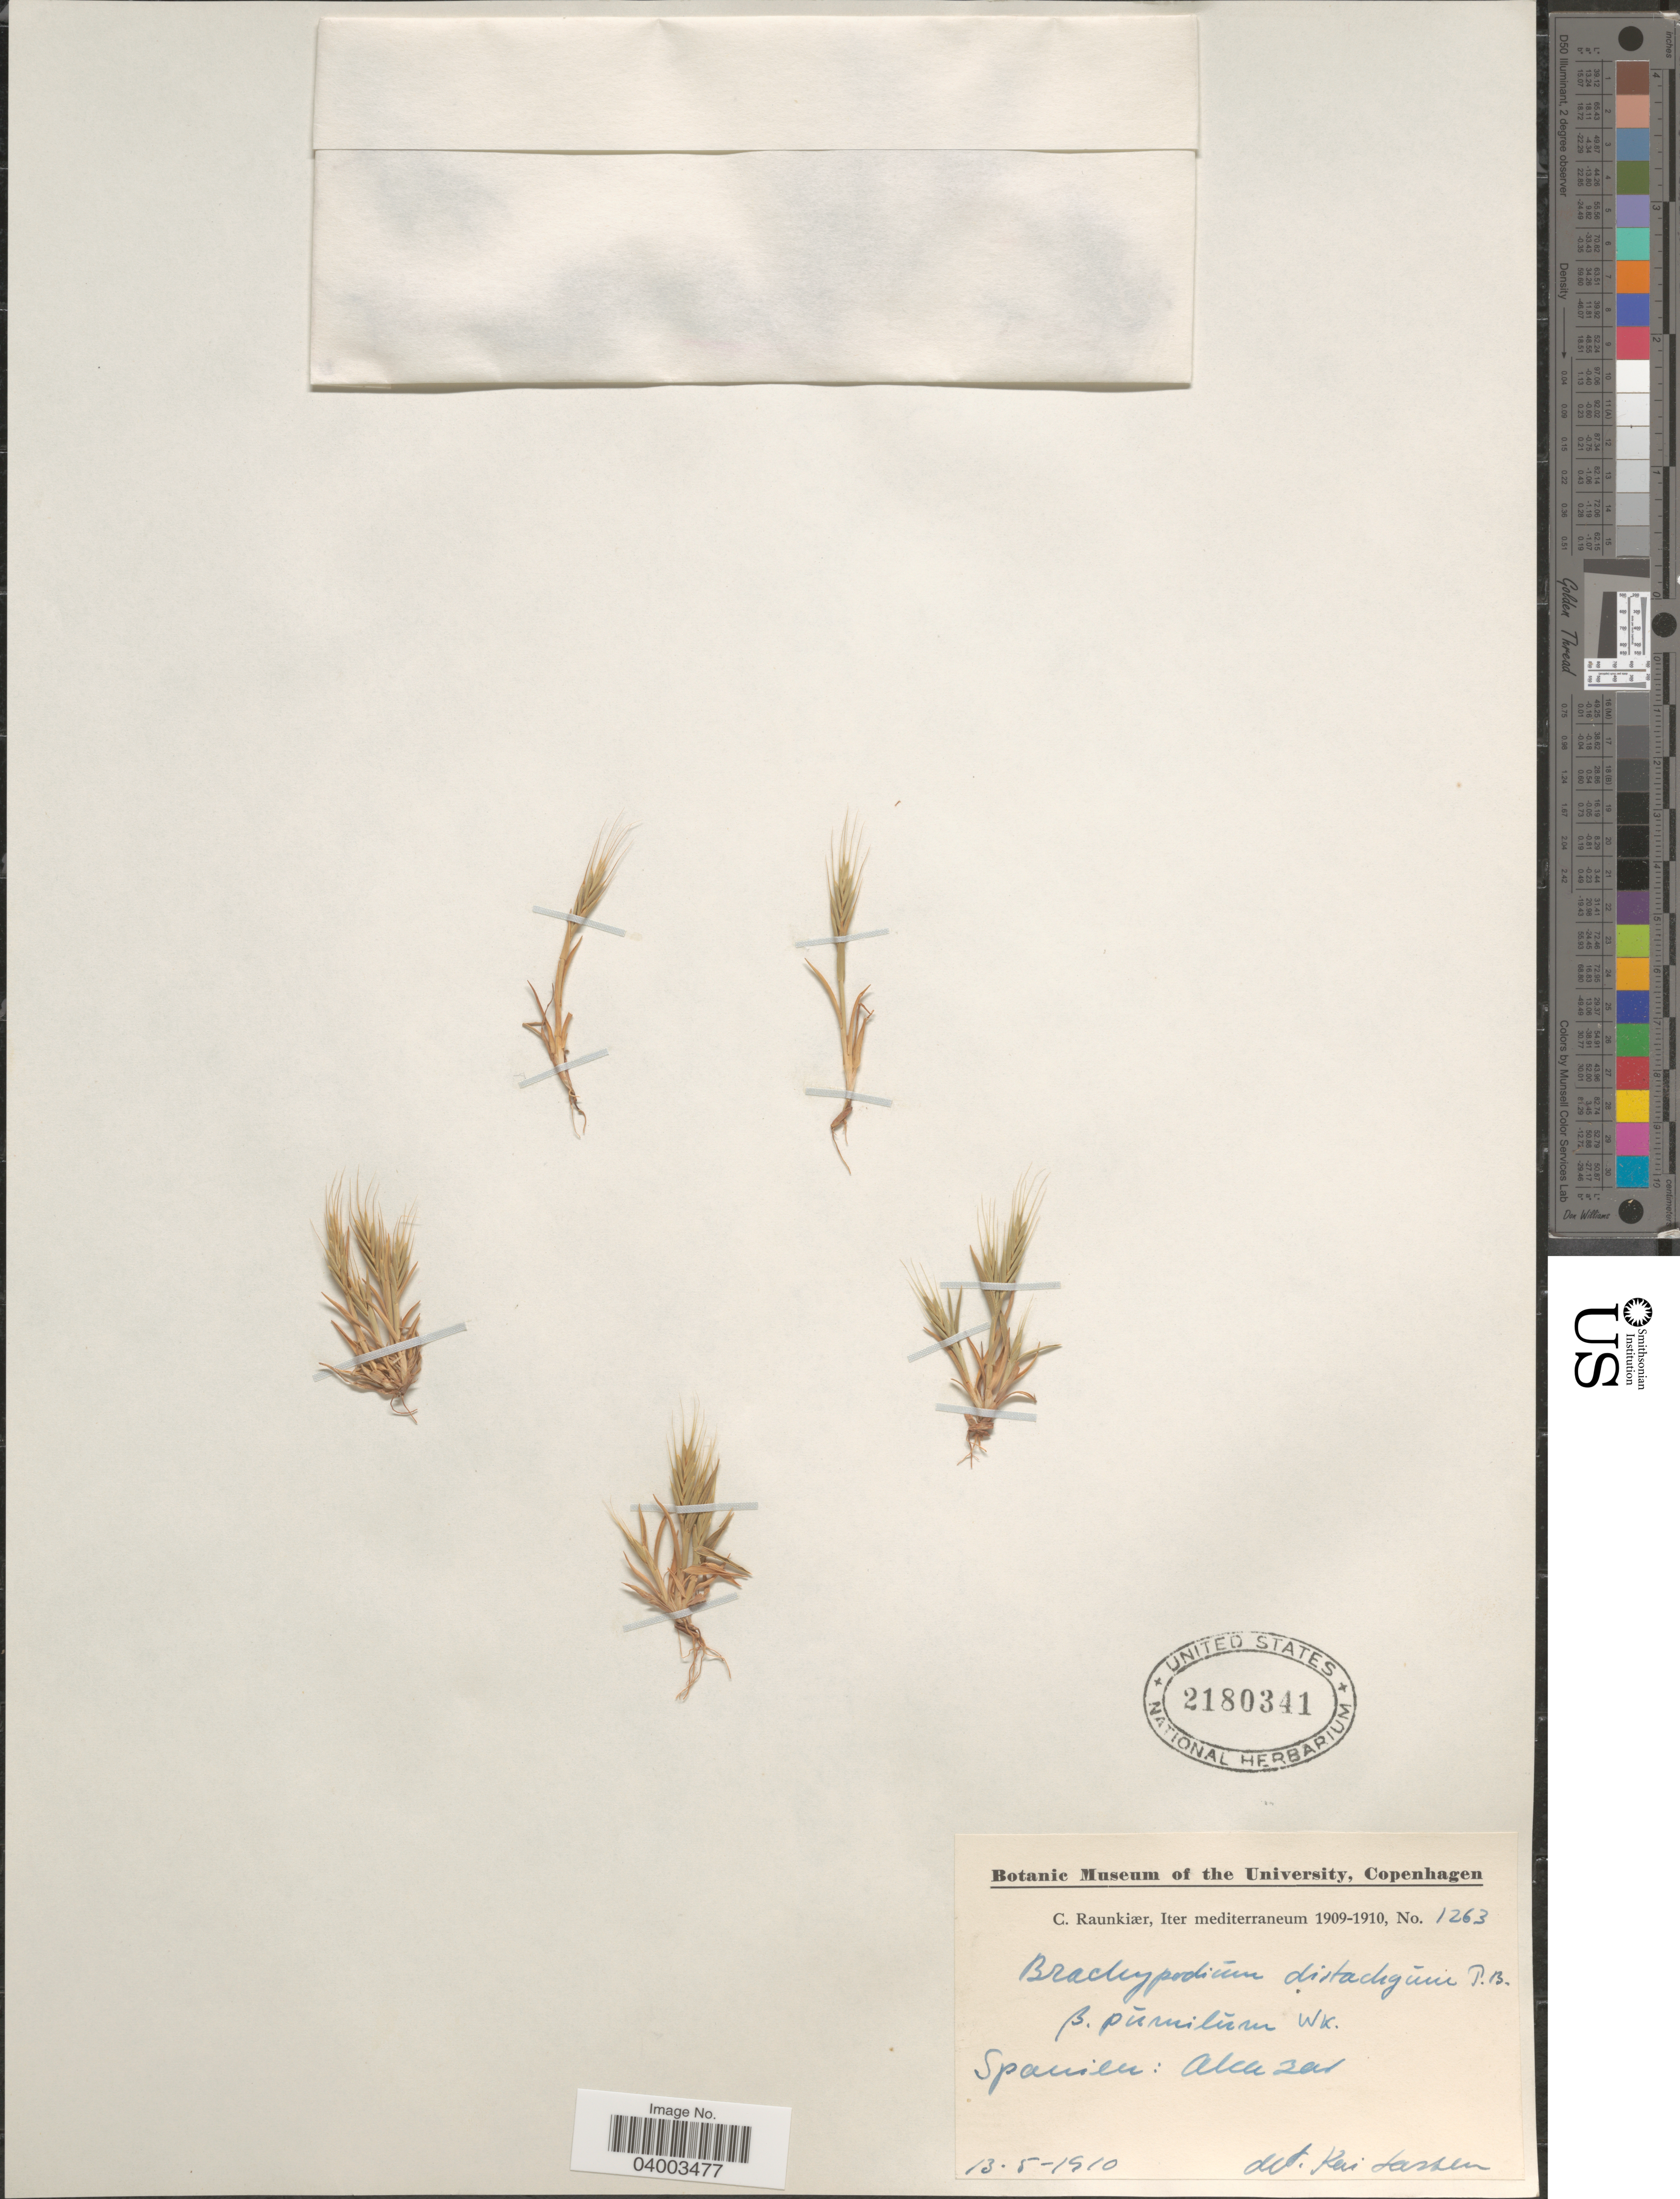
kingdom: Plantae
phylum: Tracheophyta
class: Liliopsida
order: Poales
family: Poaceae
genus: Brachypodium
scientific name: Brachypodium distachyon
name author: (L.) P. Beauv.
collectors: C. C. Raunkiaer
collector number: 1263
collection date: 1910-05-13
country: Spain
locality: Iter mediterraneum. Spanien: Alcazar.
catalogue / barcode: US 2180341